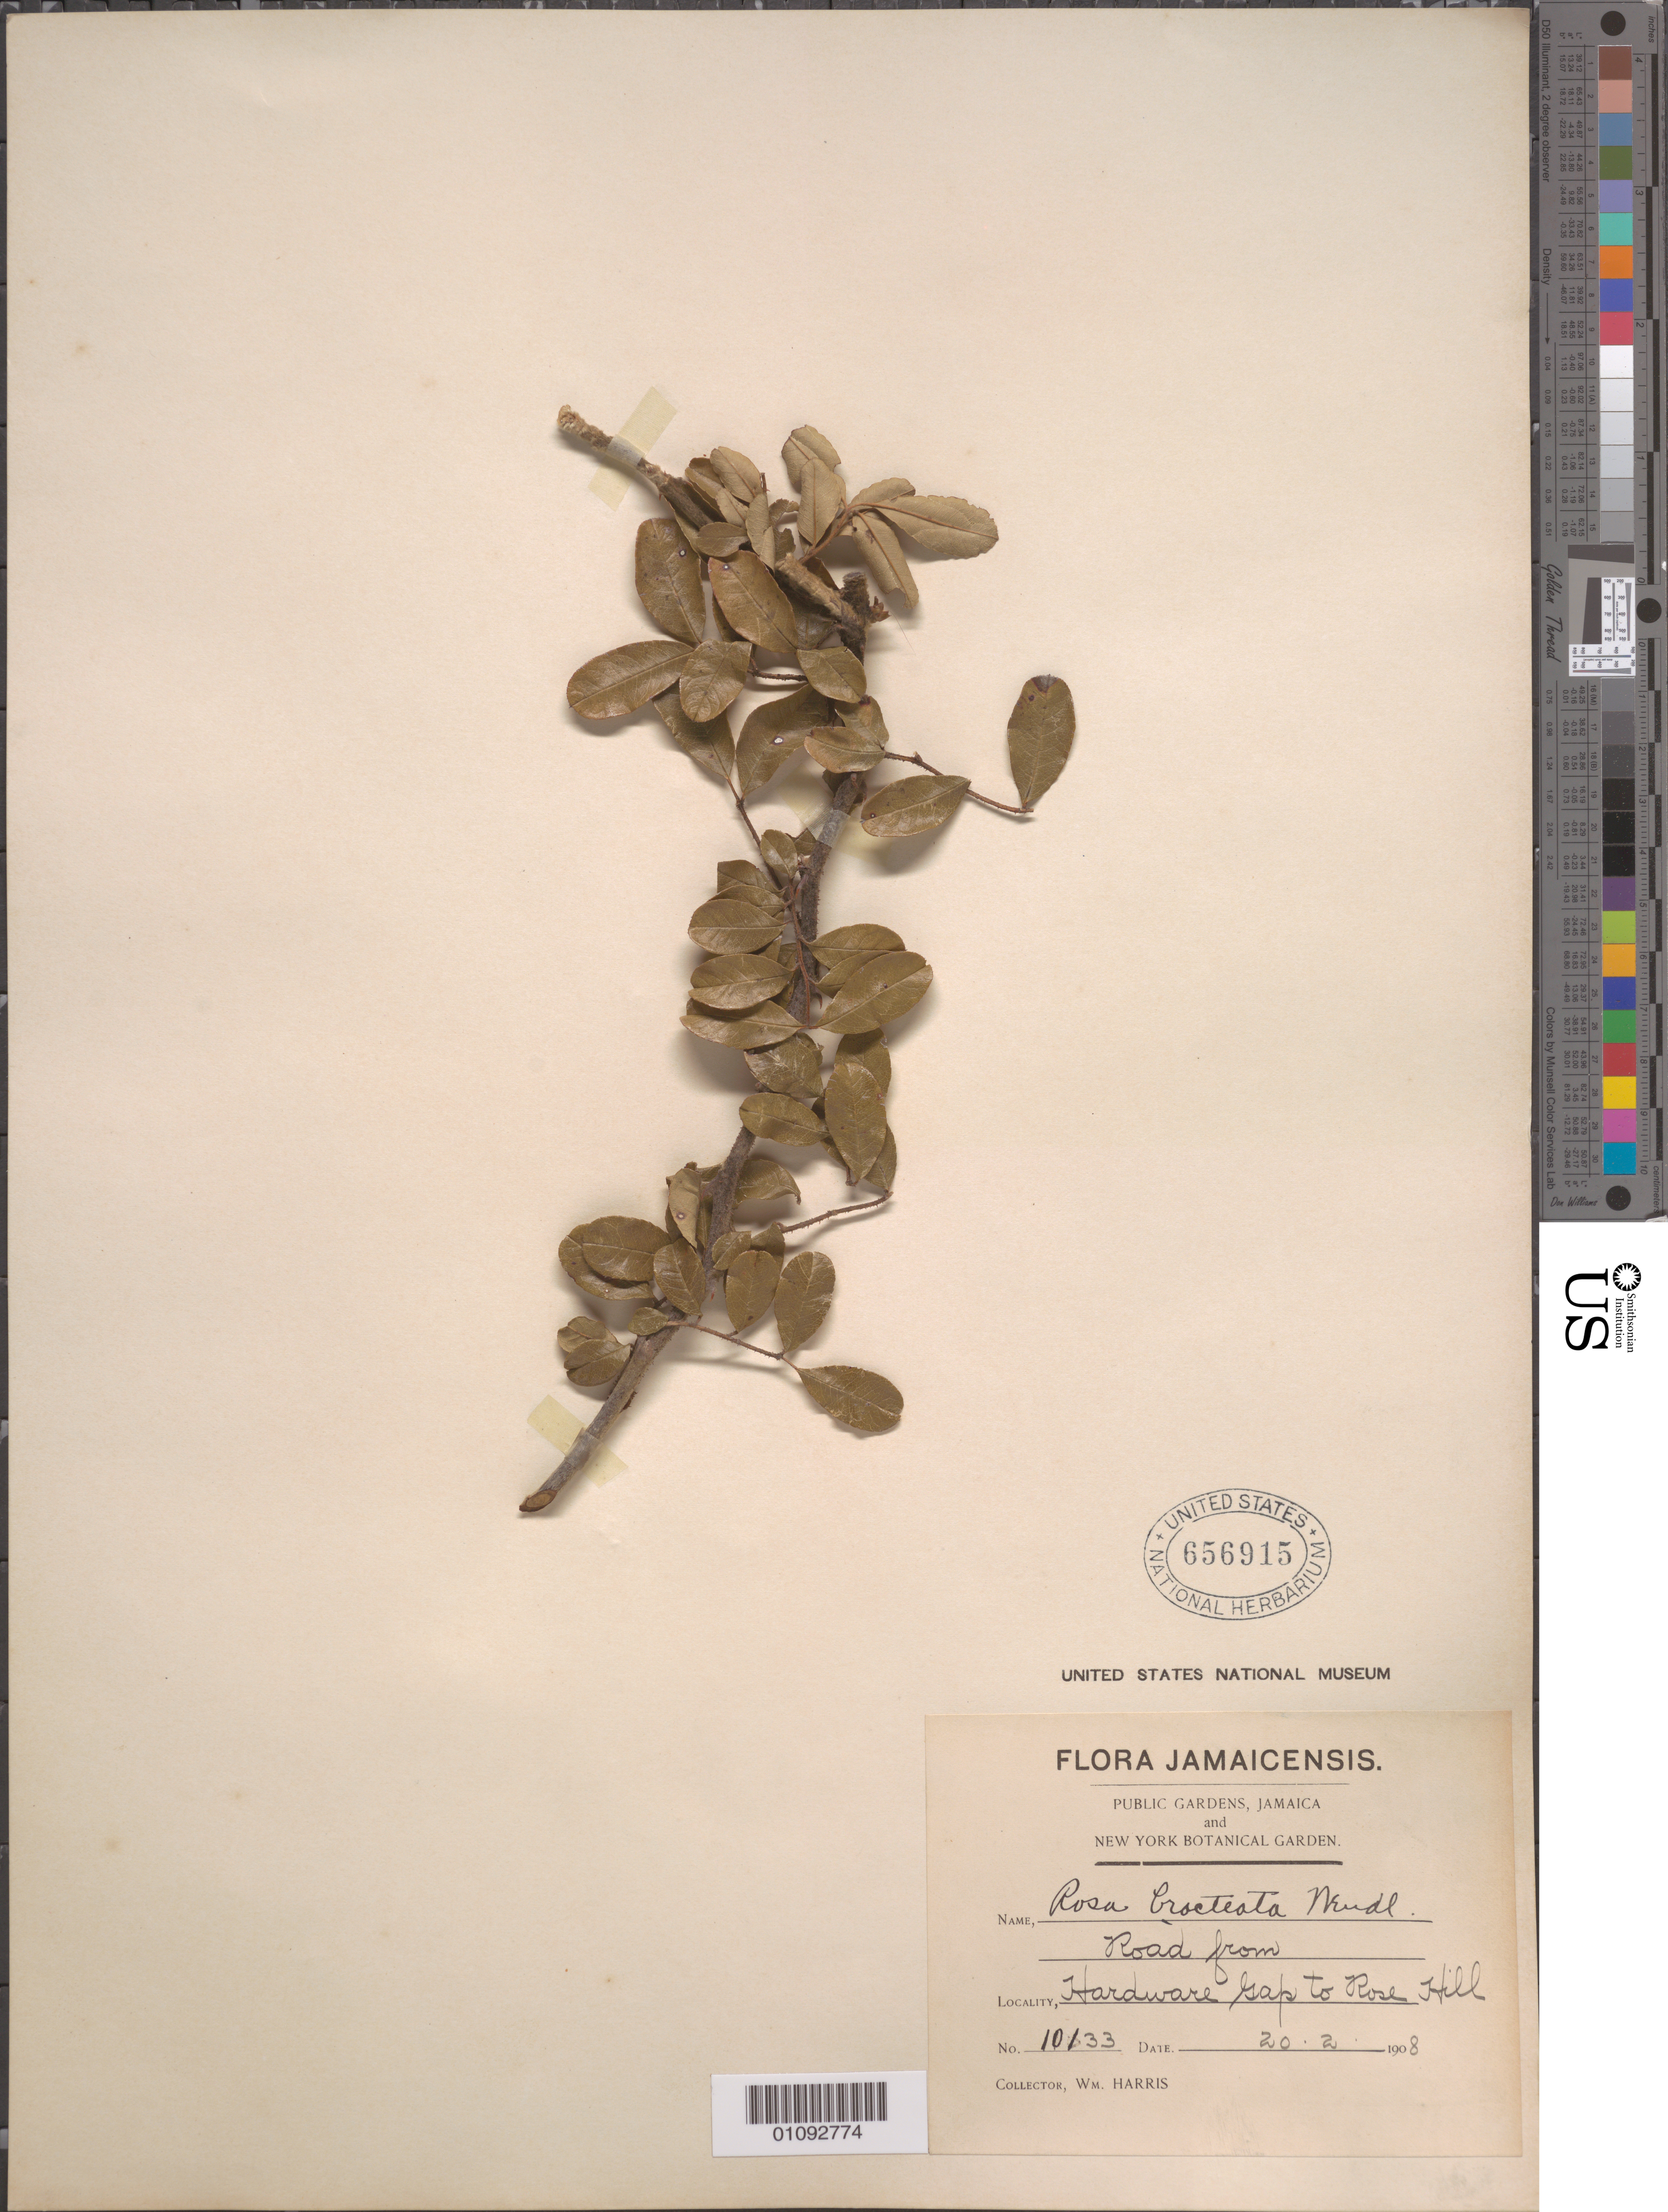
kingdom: Plantae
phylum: Tracheophyta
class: Magnoliopsida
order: Rosales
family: Rosaceae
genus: Rosa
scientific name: Rosa bracteata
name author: J.C. Wendl.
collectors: W. Harris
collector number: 10133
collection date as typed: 20 Feb 1908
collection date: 1908-02-20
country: Jamaica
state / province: Portland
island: Jamaica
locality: Road from Hardware Gap to Rose Hill.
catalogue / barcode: US 656915